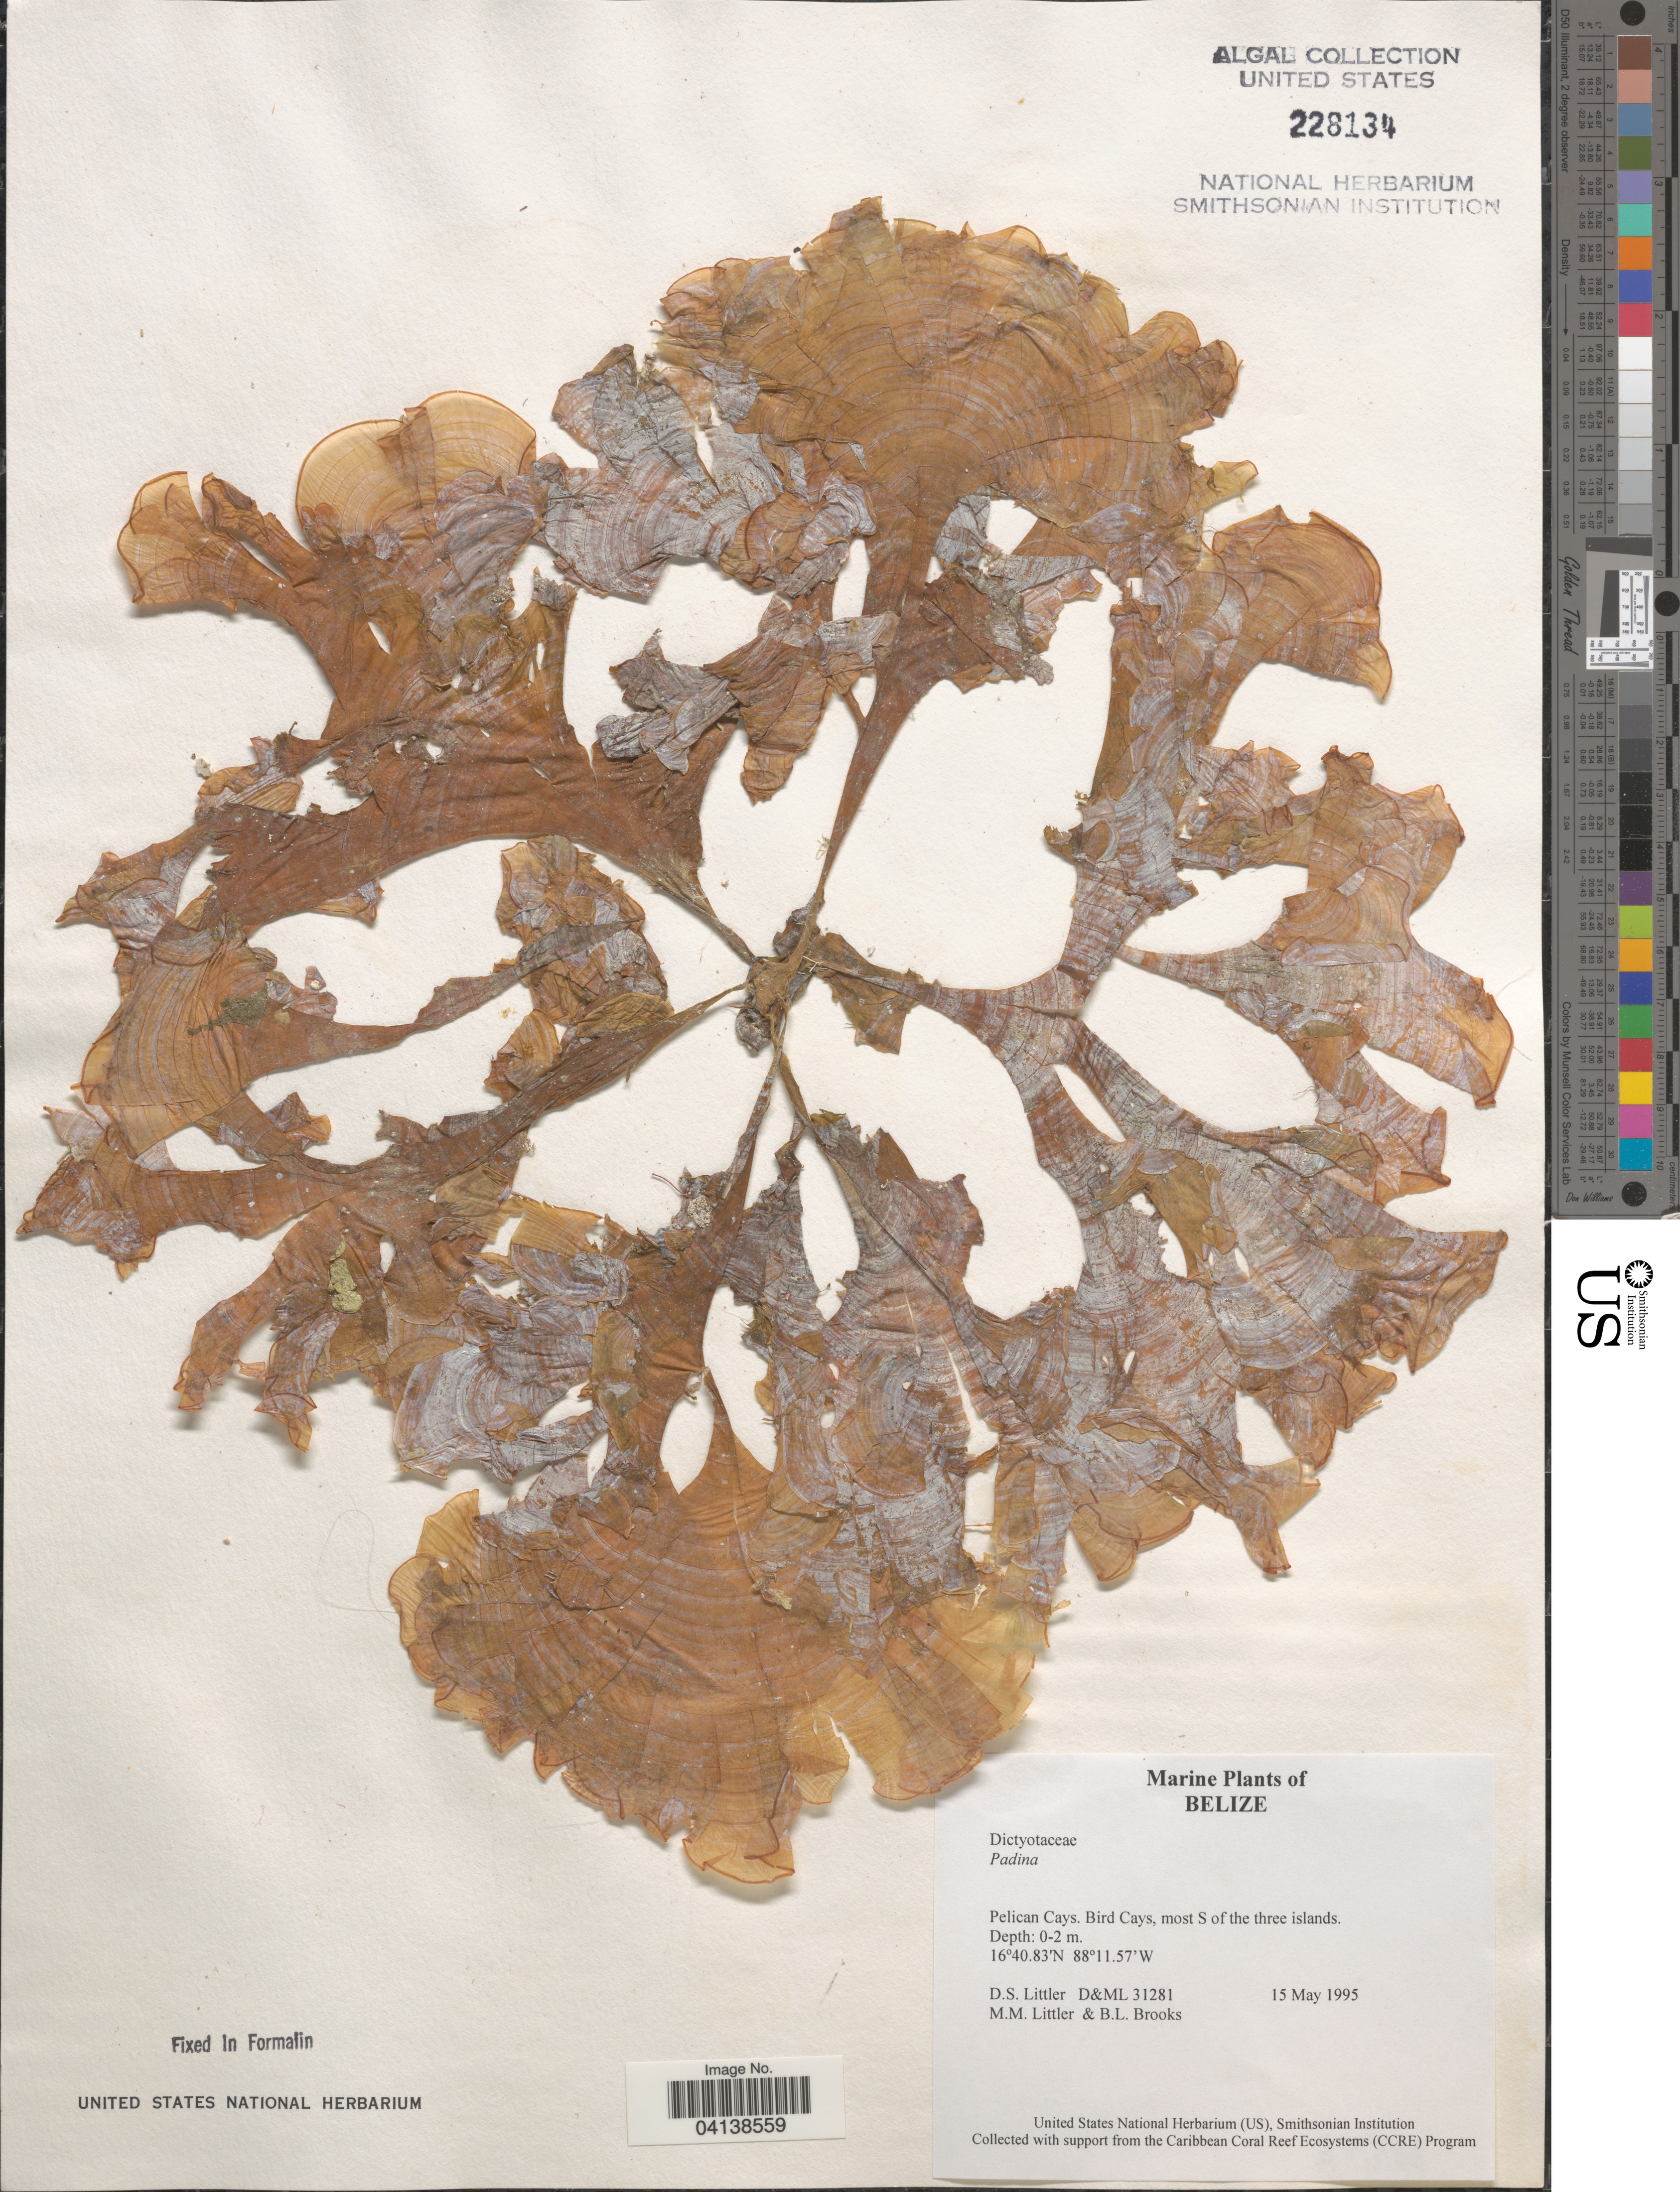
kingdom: Chromista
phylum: Ochrophyta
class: Phaeophyceae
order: Dictyotales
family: Dictyotaceae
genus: Padina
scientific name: Padina sp.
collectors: D. S. Littler & B. Brooks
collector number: D&ML31281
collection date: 1995-05-15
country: Belize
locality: Pelican Cays. Bird Cays, most S of the three islands.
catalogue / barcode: US 228134